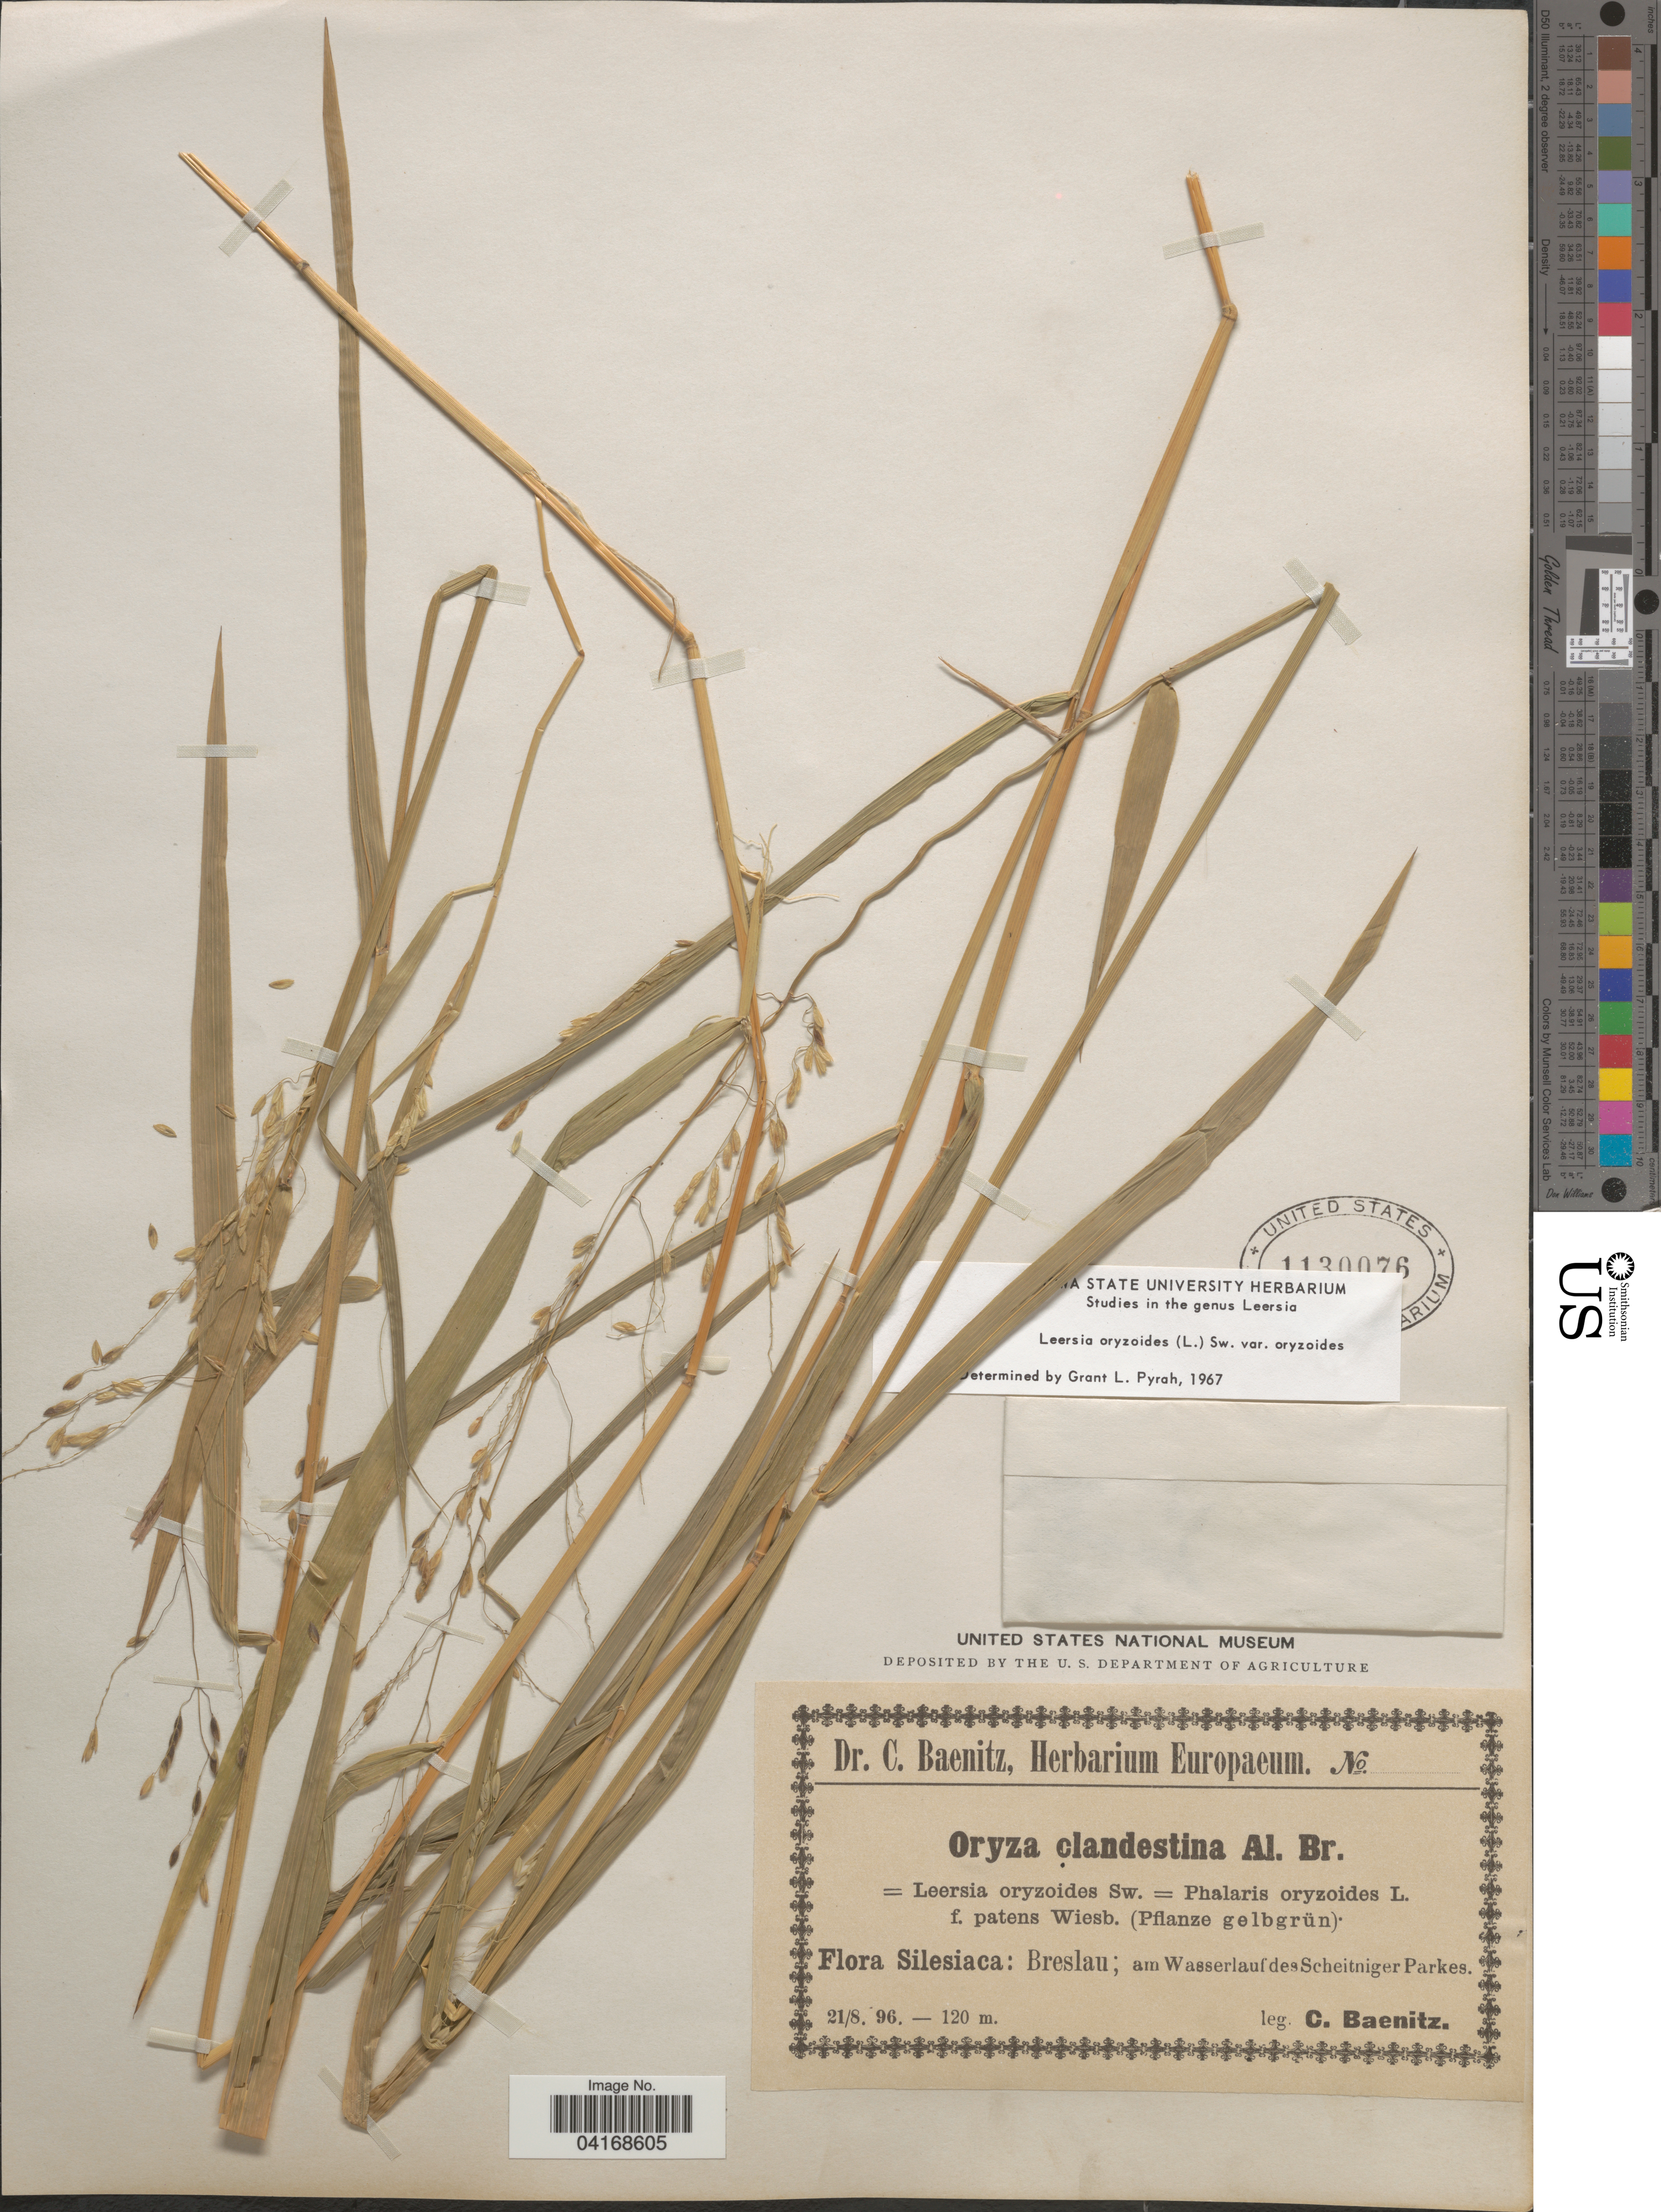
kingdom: Plantae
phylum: Tracheophyta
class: Liliopsida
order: Poales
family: Poaceae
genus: Leersia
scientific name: Leersia oryzoides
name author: (L.) Sw.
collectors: C. G. Baenitz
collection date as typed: Transcribed d/m/y: 21/8/96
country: Poland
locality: Silesiaca: Breslau; am Wasserlauf des Scheitniger Parkes.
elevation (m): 120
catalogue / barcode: US 1130076